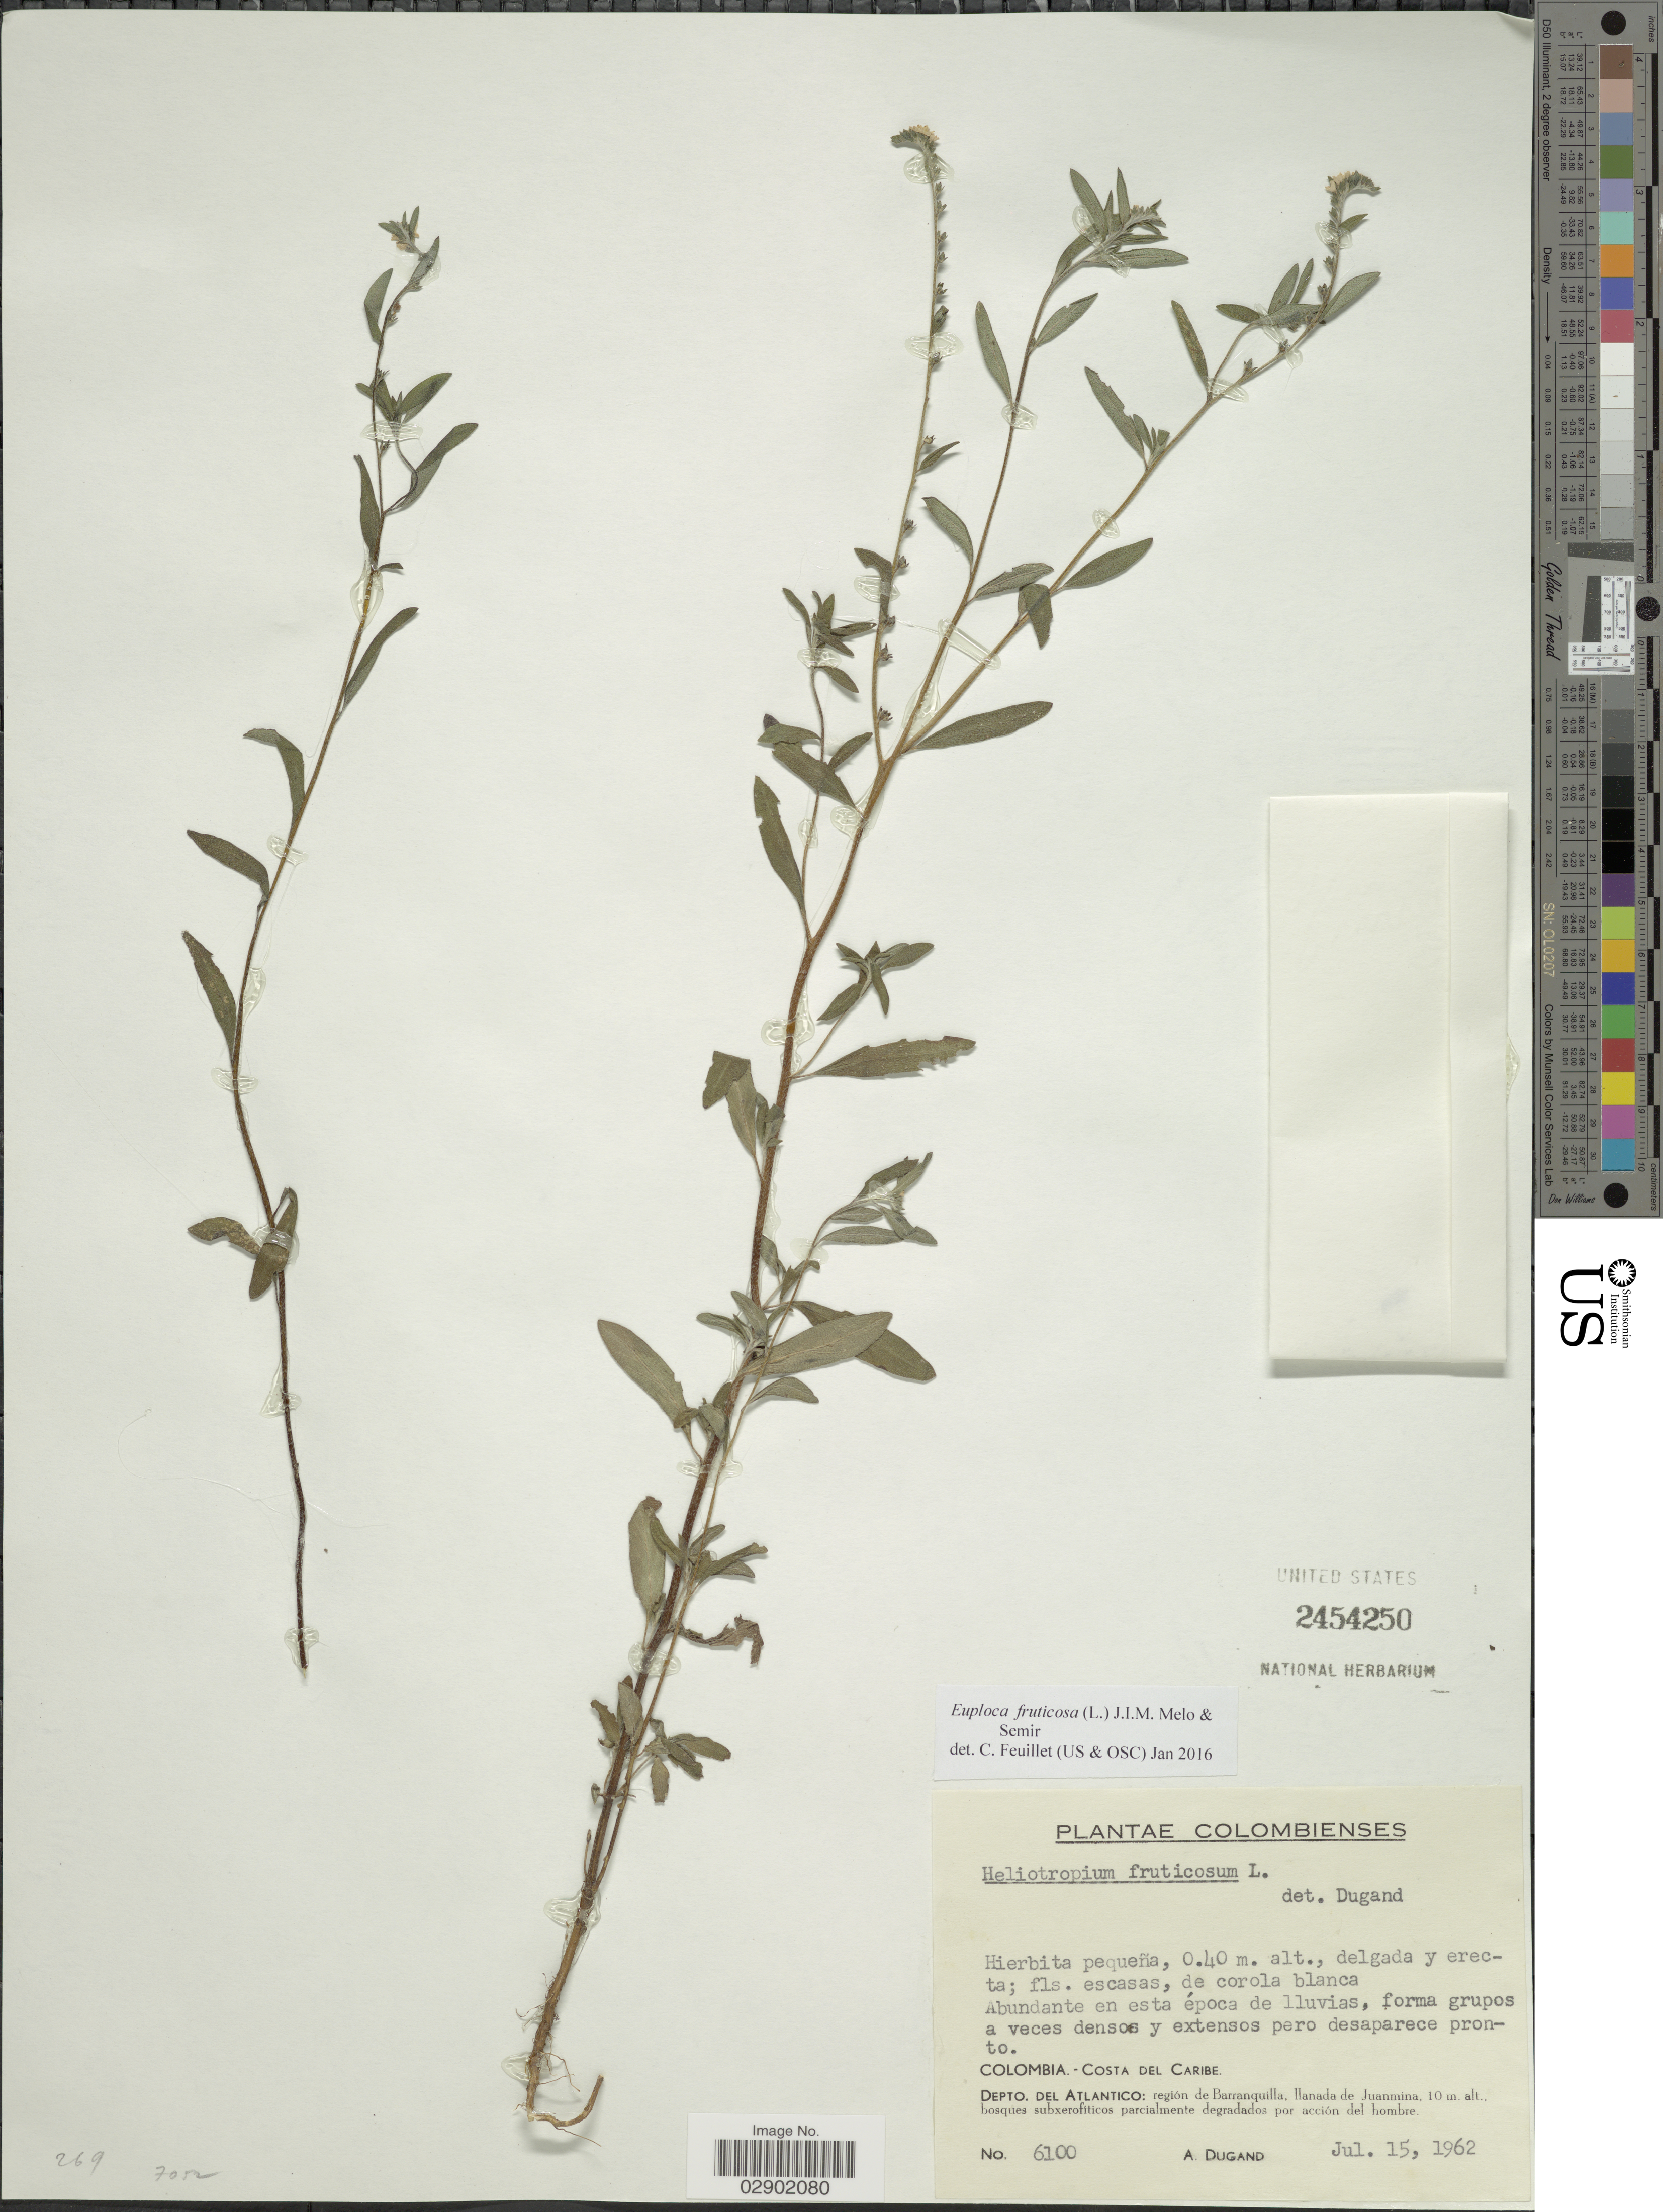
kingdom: Plantae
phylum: Tracheophyta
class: Magnoliopsida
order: Boraginales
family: Heliotropiaceae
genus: Euploca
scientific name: Euploca fruticosa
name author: (L.) J.I.M. Melo & Semir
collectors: A. Dugand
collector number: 6100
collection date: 1962-07-15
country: Colombia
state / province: Atlántico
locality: Costa del Caribe. Depto. Del Atlantico: región de Barranquilla, llanada de Juanmina.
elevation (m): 10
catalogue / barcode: US 2454250